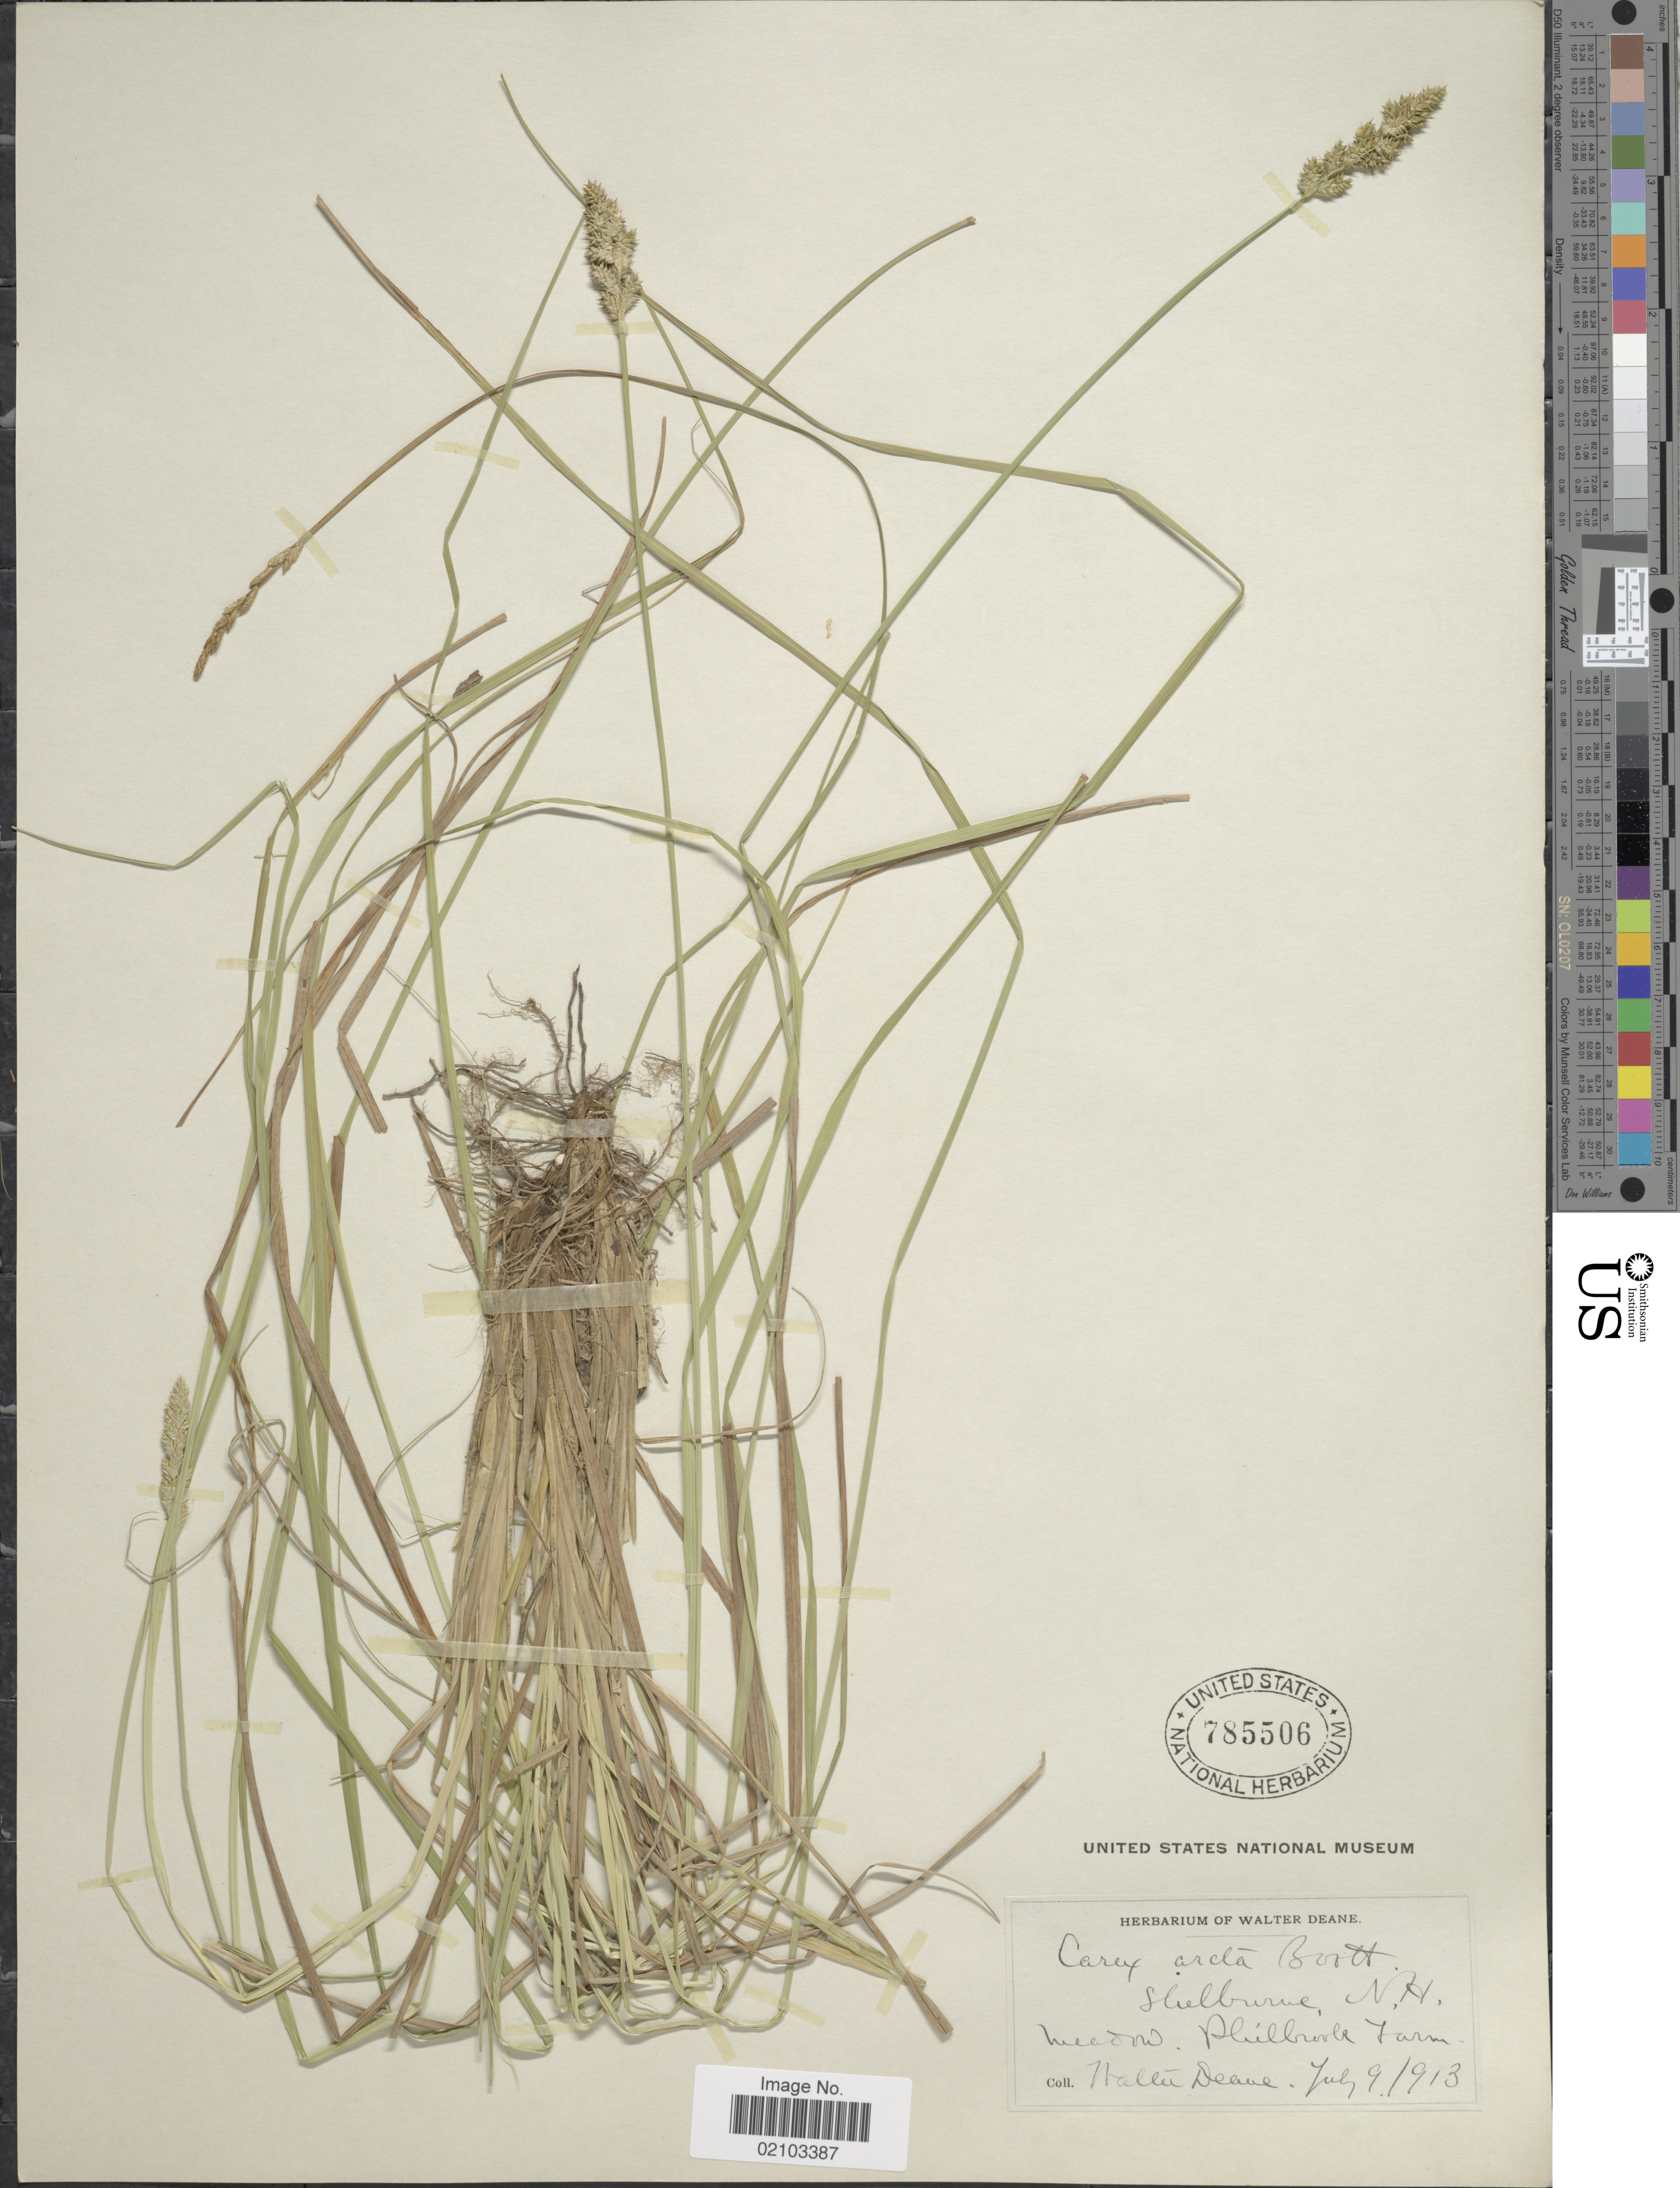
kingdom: Plantae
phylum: Tracheophyta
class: Liliopsida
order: Poales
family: Cyperaceae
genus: Carex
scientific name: Carex arcta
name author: Boott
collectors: W. Deane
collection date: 1913-07-09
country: United States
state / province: New Hampshire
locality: Shelburne, N.H. meadow. Philbrook Farm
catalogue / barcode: US 785506